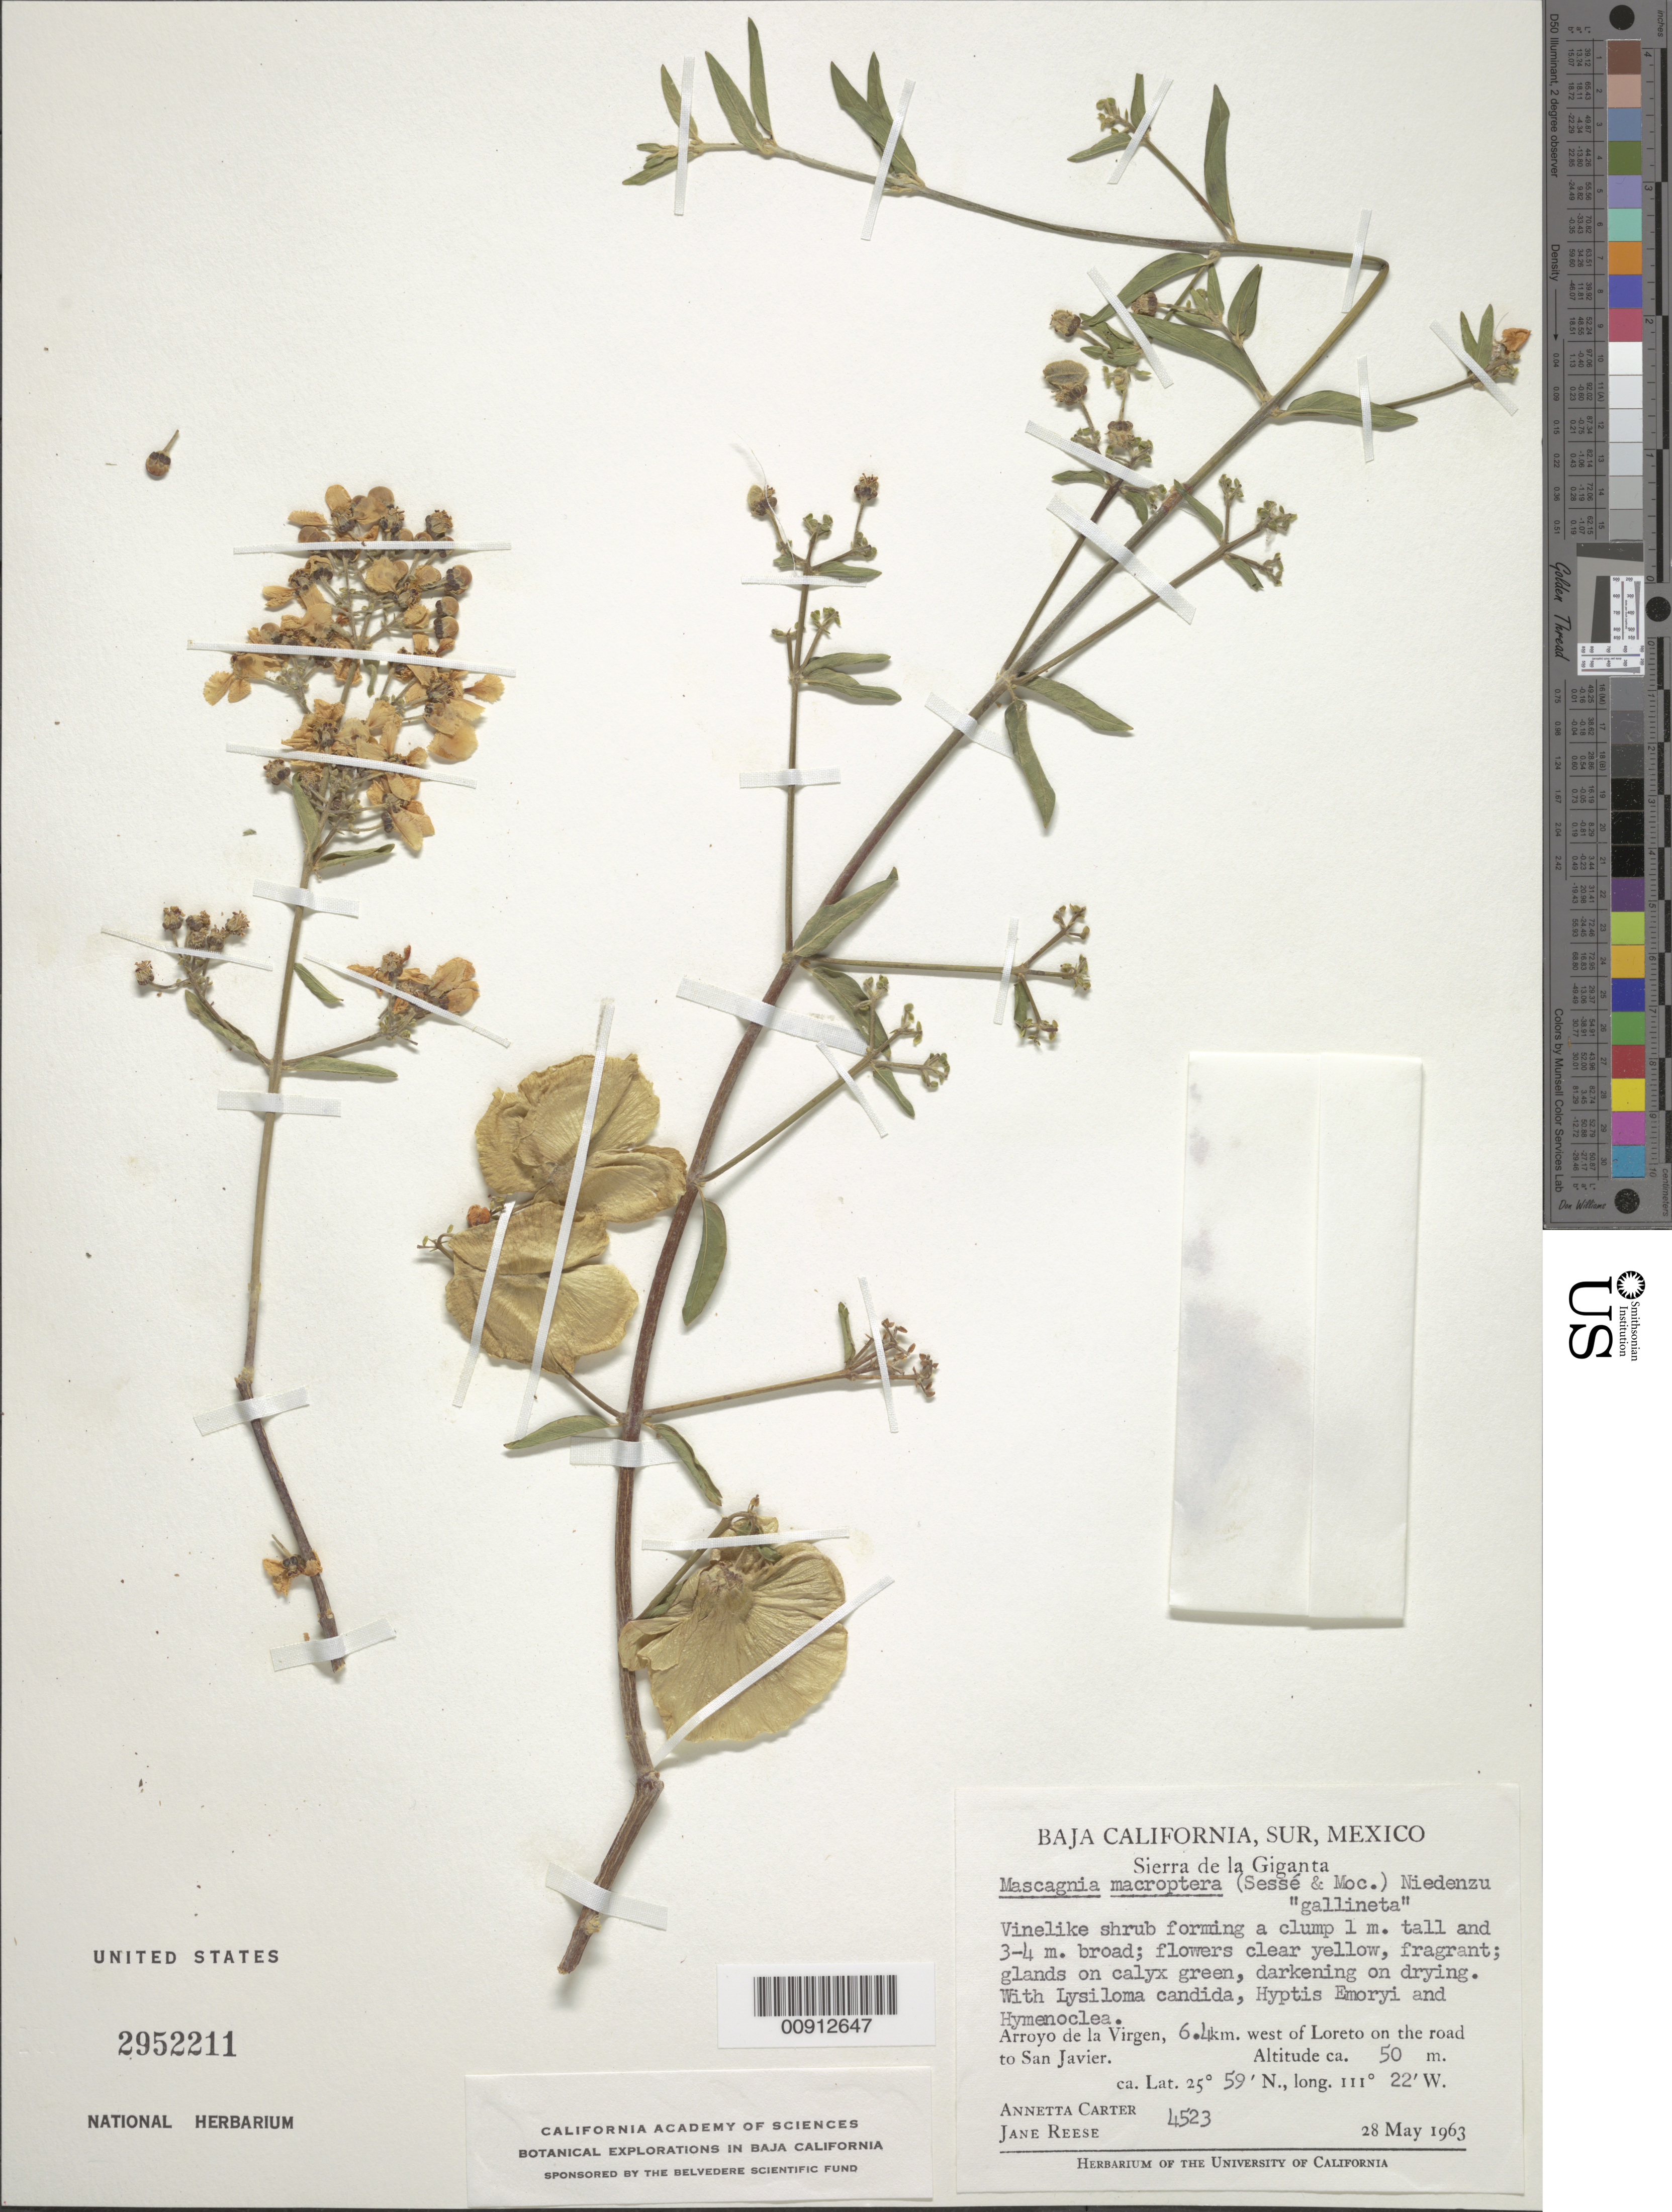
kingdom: Plantae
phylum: Tracheophyta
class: Magnoliopsida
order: Malpighiales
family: Malpighiaceae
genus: Callaeum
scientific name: Callaeum macropterum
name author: (Moc. & Sessé ex DC.) D.M. Johnson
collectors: A. Carter & J. Reese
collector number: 4523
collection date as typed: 28 May 1963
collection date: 1963-05-28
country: Mexico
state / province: Baja California Sur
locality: Arroyo de la Virgen, 6.4 km. west of Loreto on the road to San Javier. Baja California Sur. Sierra de la Giganta.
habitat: With lysiloma candida, Hyptis emoryi and Hymenoclea.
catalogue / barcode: US 2952211